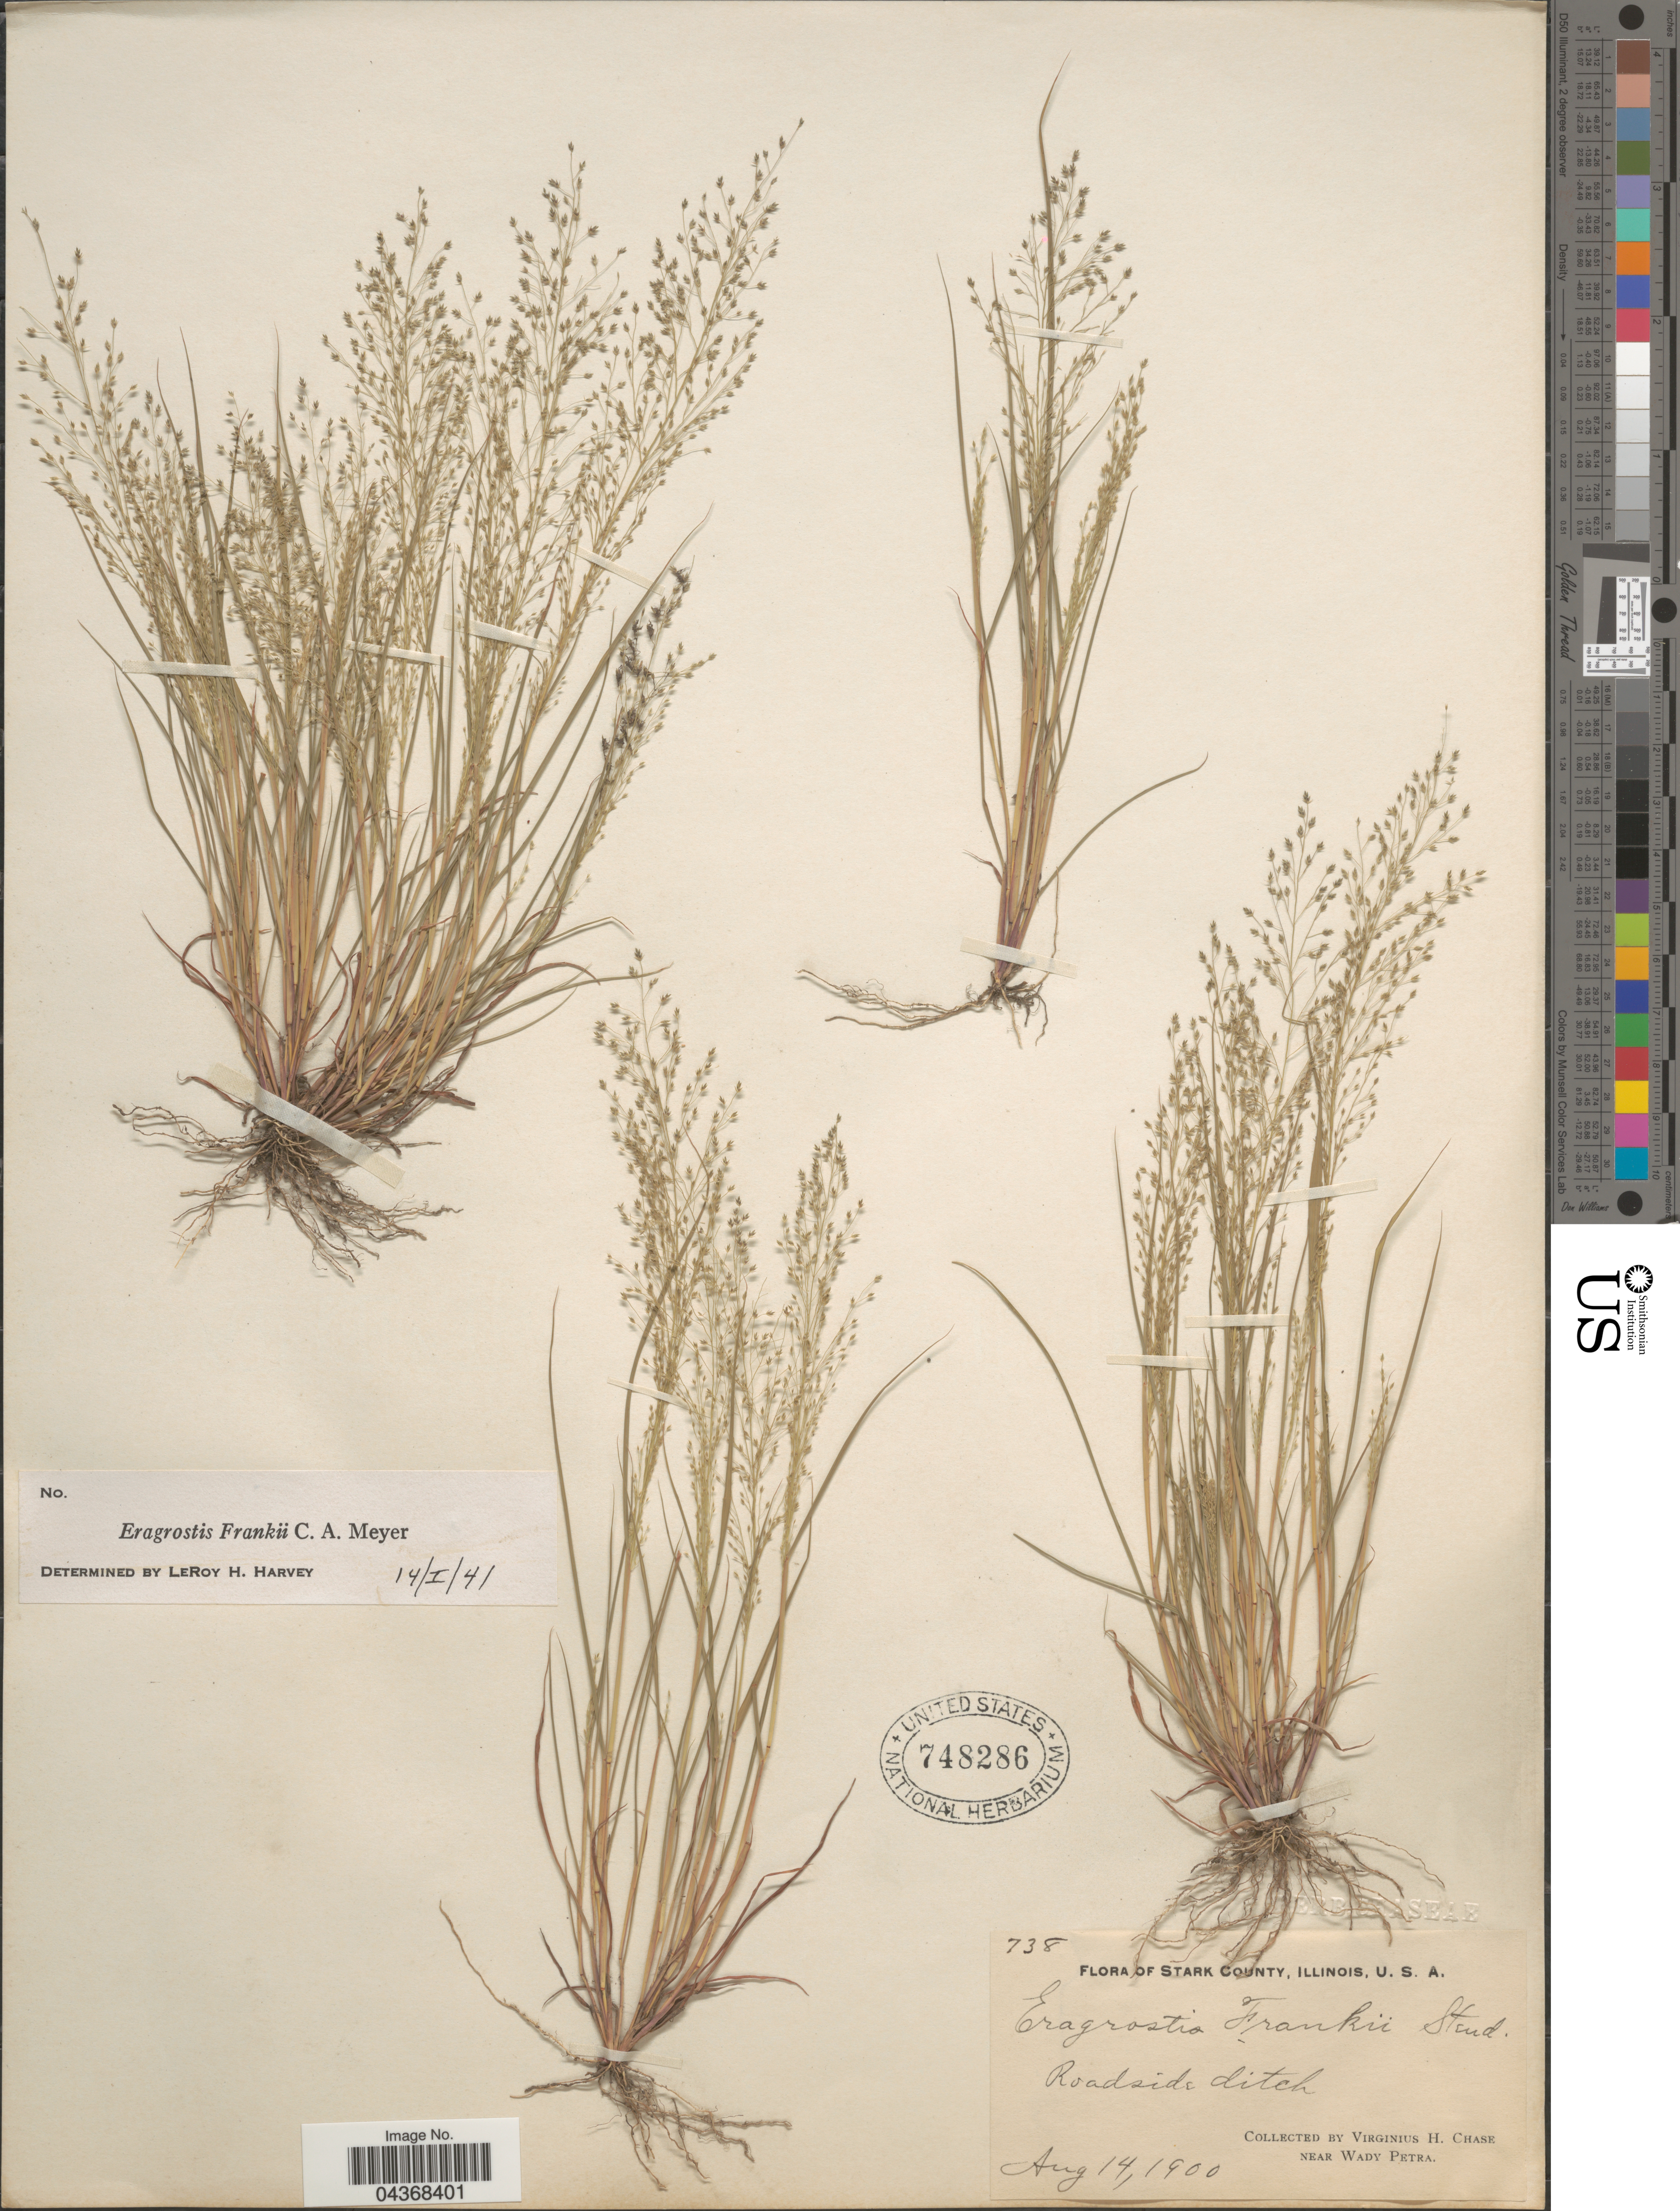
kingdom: Plantae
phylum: Tracheophyta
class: Liliopsida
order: Poales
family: Poaceae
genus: Eragrostis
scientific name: Eragrostis frankii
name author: C.A. Mey. ex Steud.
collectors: V. H. Chase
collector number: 738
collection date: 1900-08-14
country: United States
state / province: Illinois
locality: Stark County. Roadside ditch.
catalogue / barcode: US 748286